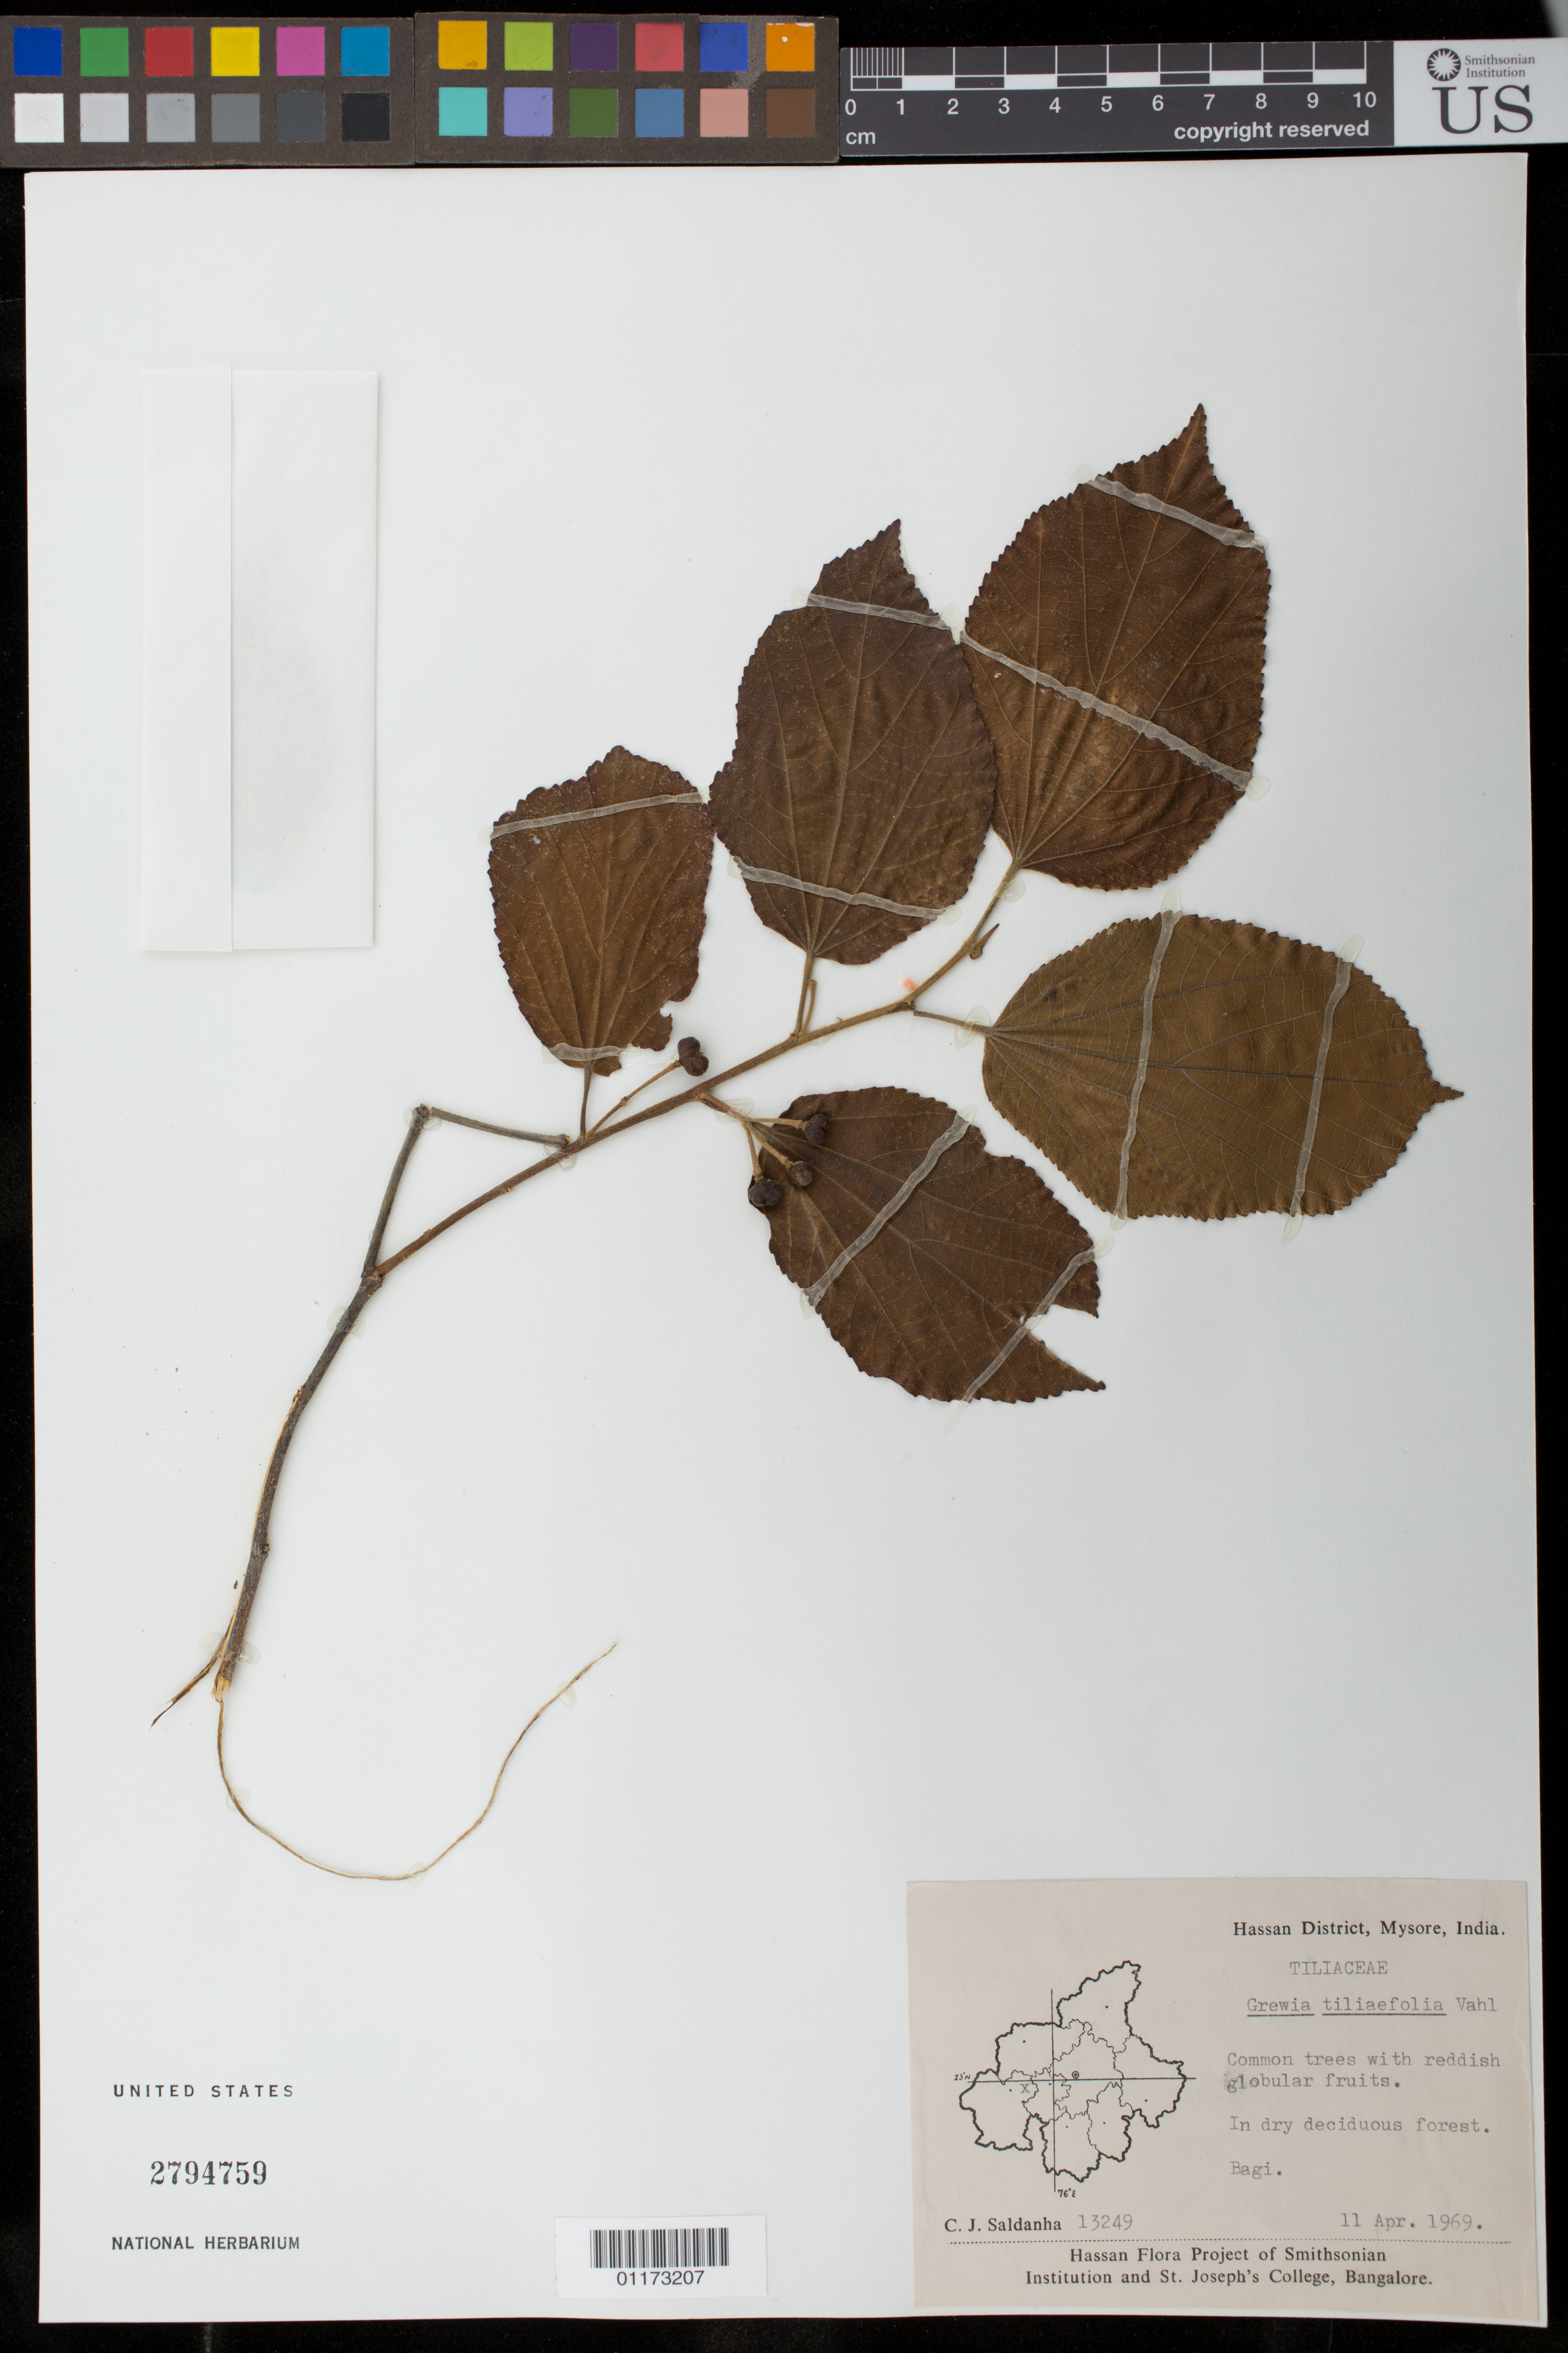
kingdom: Plantae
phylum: Tracheophyta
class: Magnoliopsida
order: Malvales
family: Malvaceae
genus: Grewia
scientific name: Grewia tiliifolia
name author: Vahl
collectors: C. J. Saldanha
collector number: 13249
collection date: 1969-04-11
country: India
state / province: Karnataka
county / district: Mysore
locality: Bagi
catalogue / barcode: US 2794759